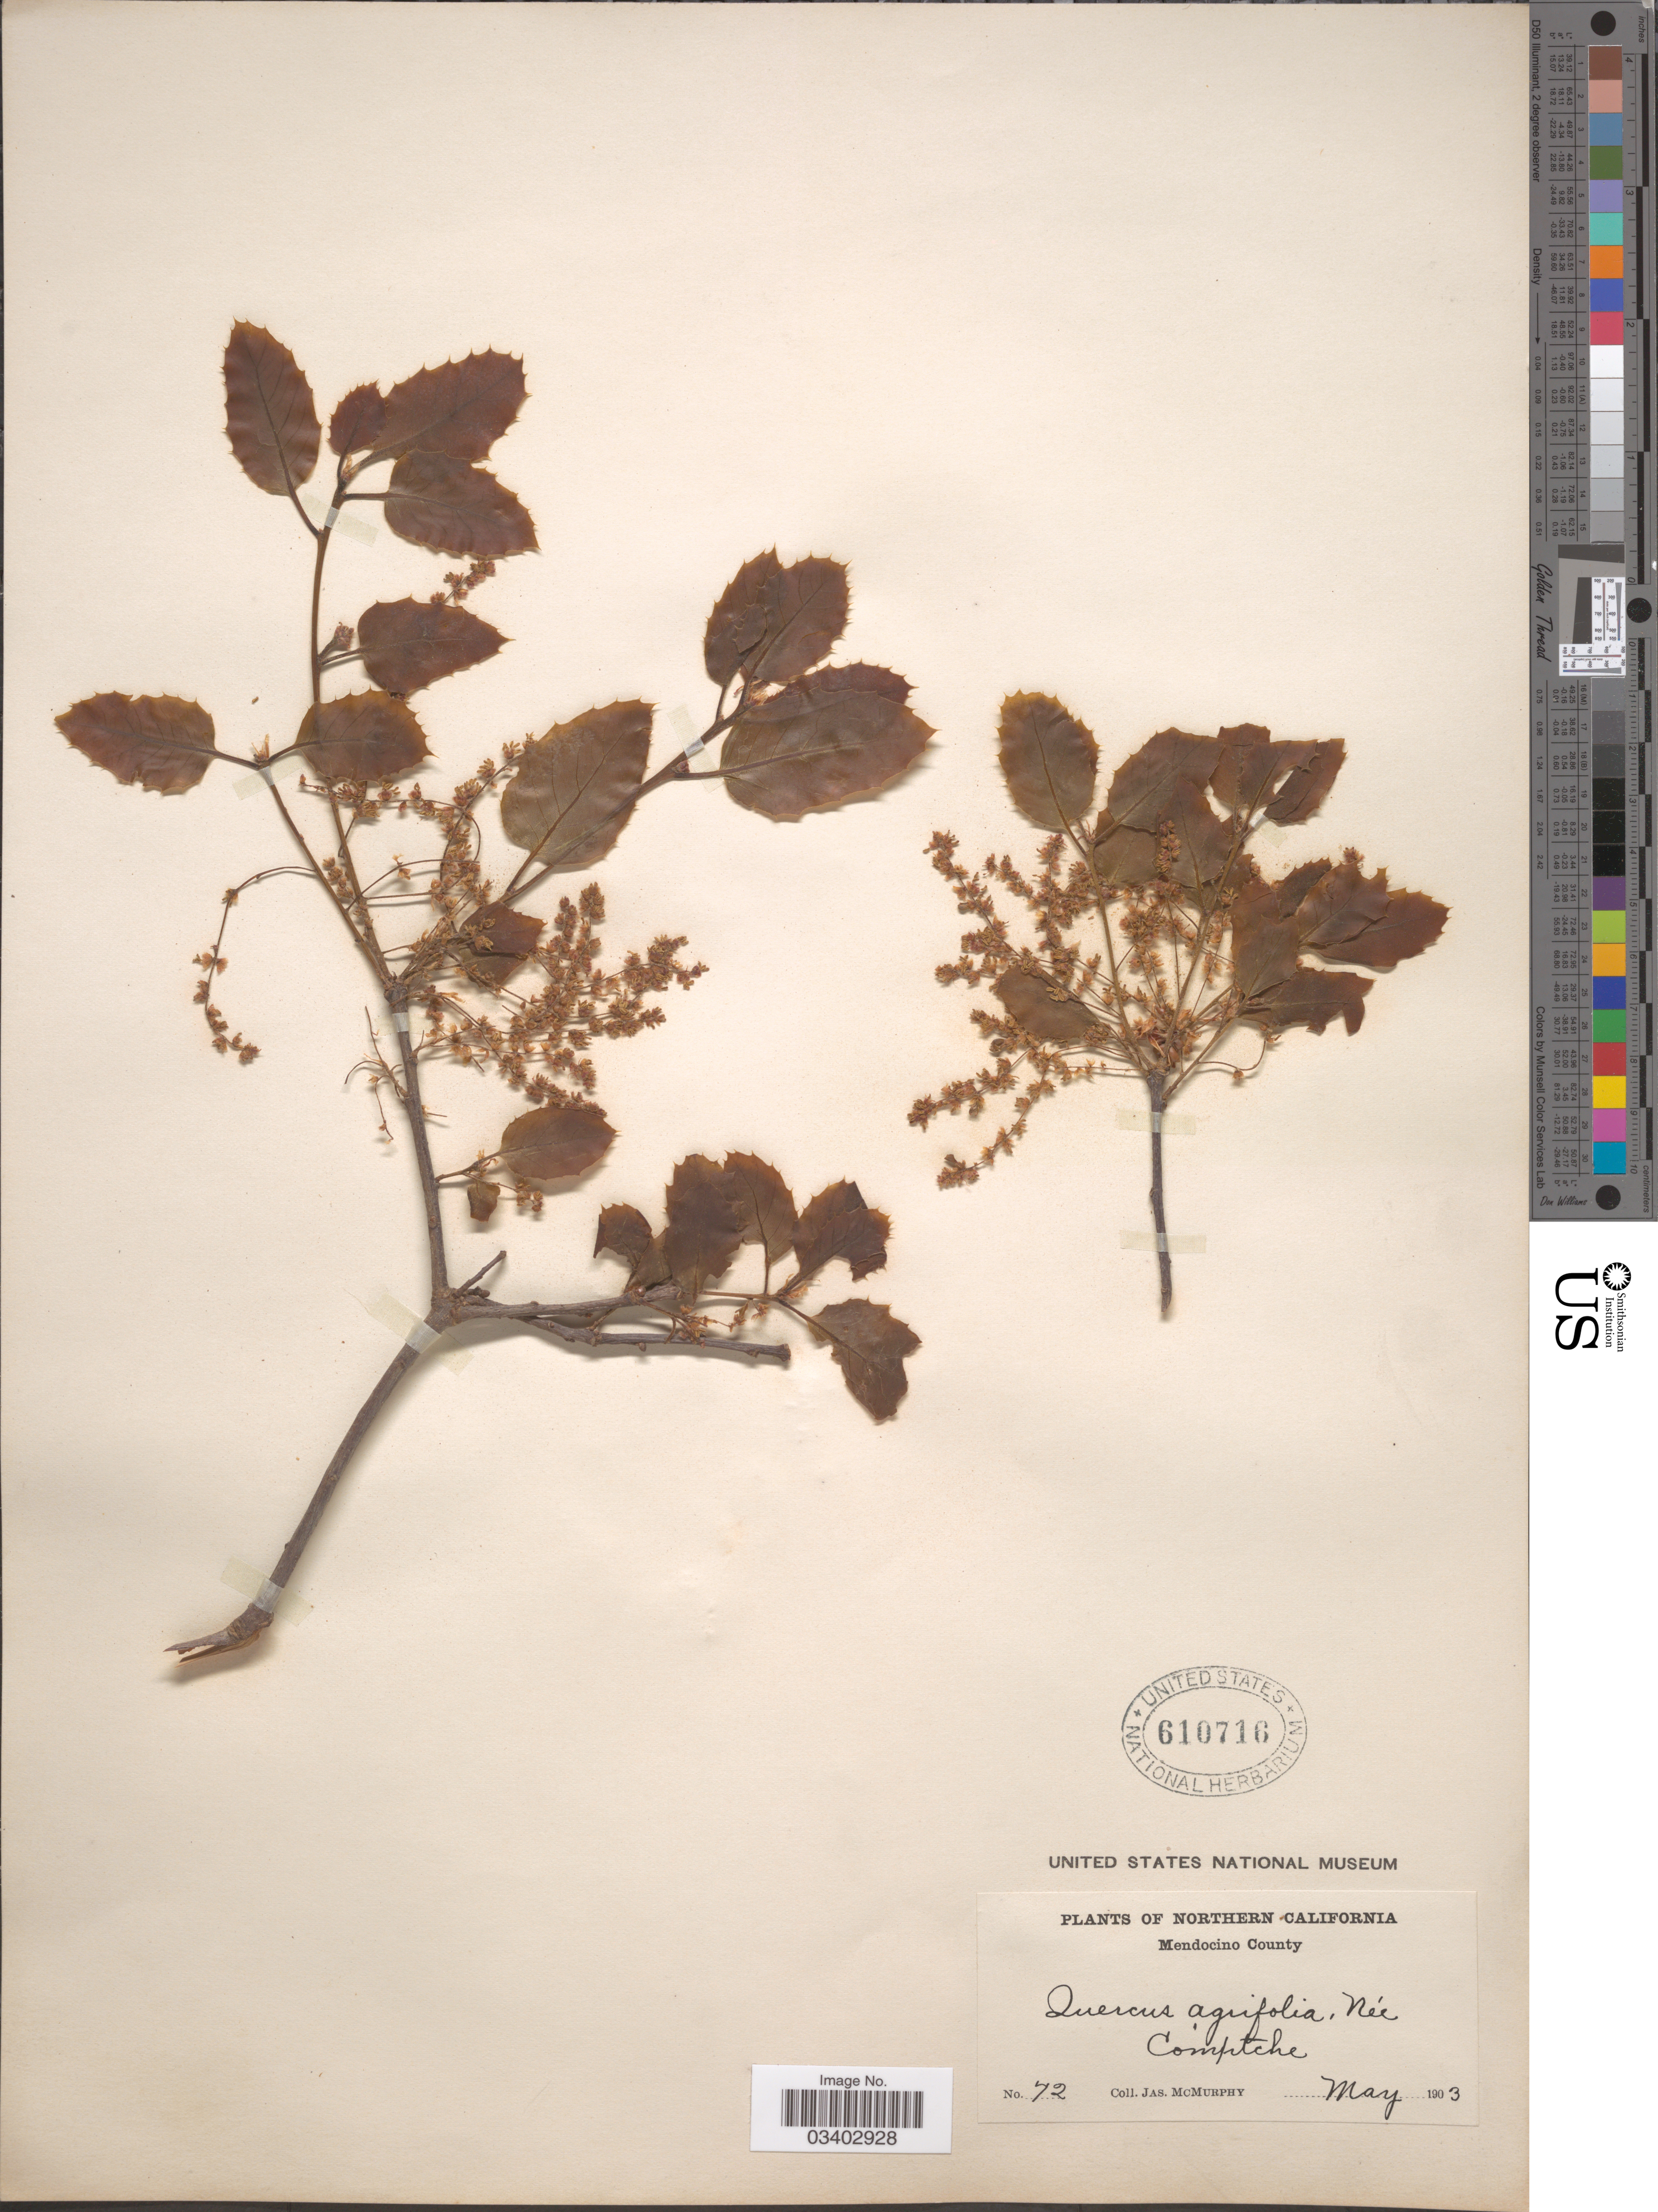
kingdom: Plantae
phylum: Tracheophyta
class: Magnoliopsida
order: Fagales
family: Fagaceae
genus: Quercus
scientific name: Quercus agrifolia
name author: Née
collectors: J. McMurphy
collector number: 72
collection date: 1903-05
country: United States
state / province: California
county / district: Mendocino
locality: Northern California. Mendocino County.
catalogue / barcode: US 610716